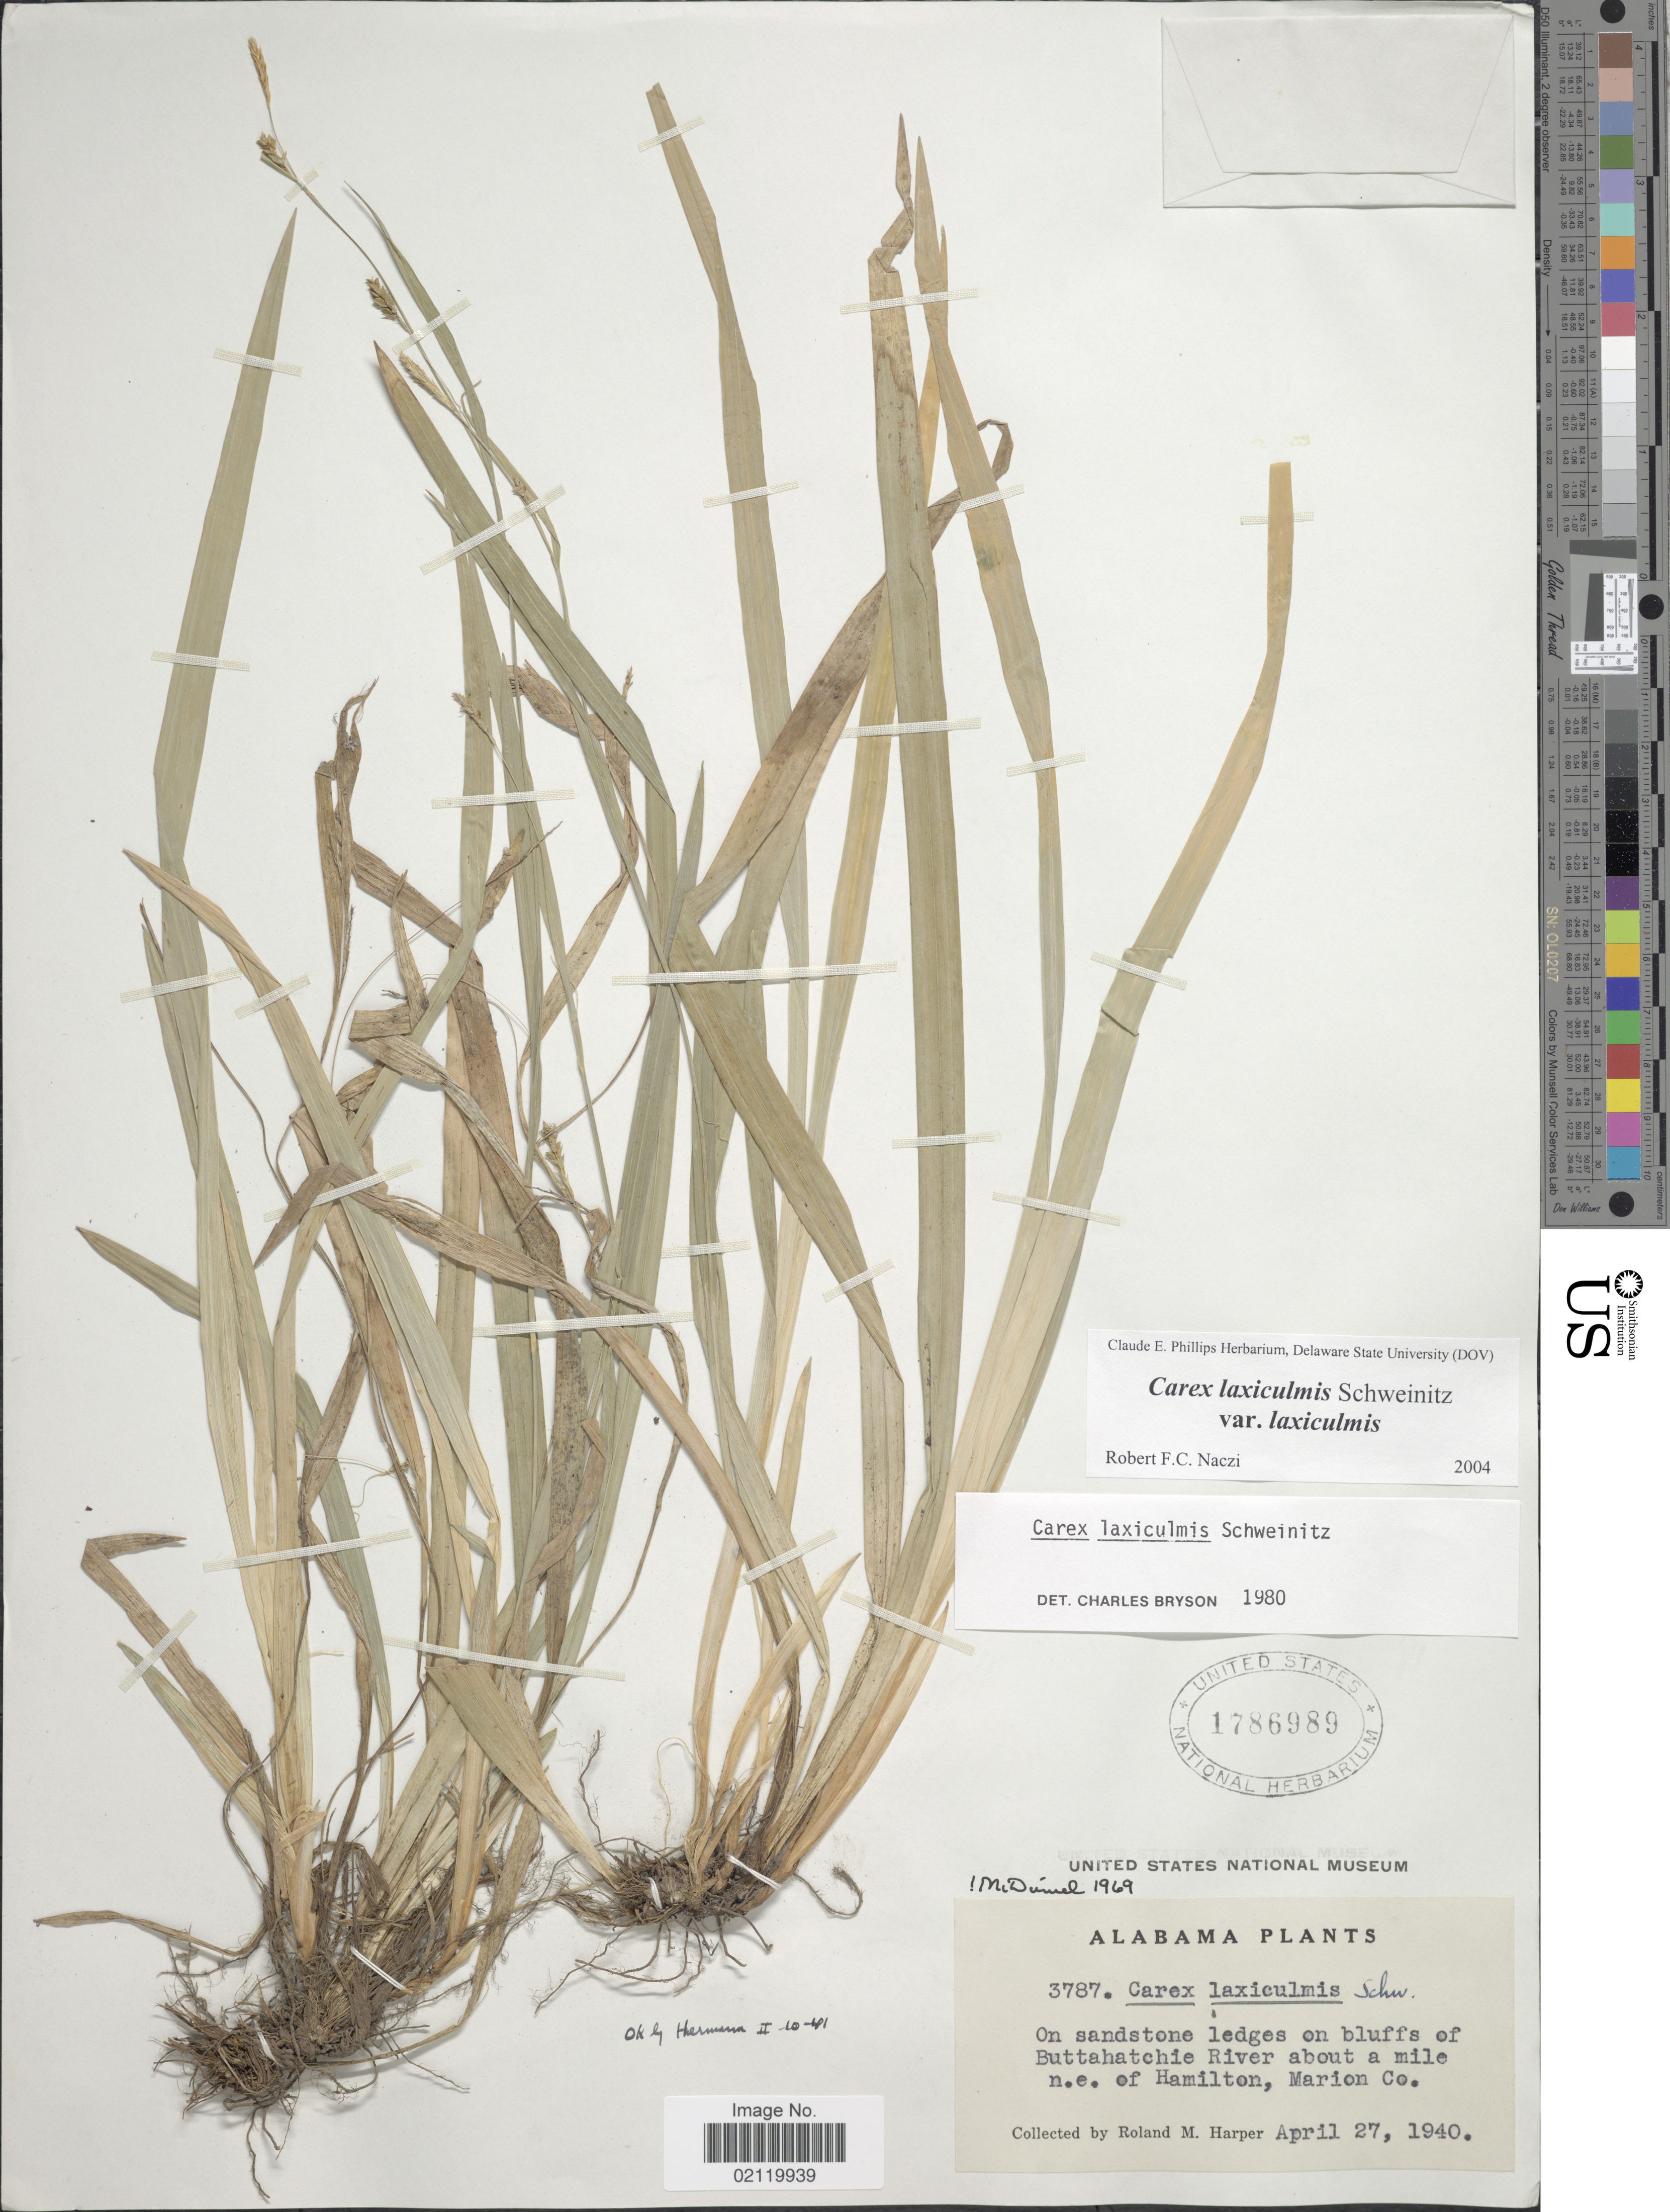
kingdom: Plantae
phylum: Tracheophyta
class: Liliopsida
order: Poales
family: Cyperaceae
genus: Carex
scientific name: Carex laxiculmis var. laxiculmis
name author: Schwein.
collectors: R. M. Harper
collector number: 3787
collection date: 1940-04-27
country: United States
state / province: Alabama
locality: On sandstone ledges on bluffs of Buttahatchie River about a mile n.e. of Hamilton, Marion Co.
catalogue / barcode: US 1786989